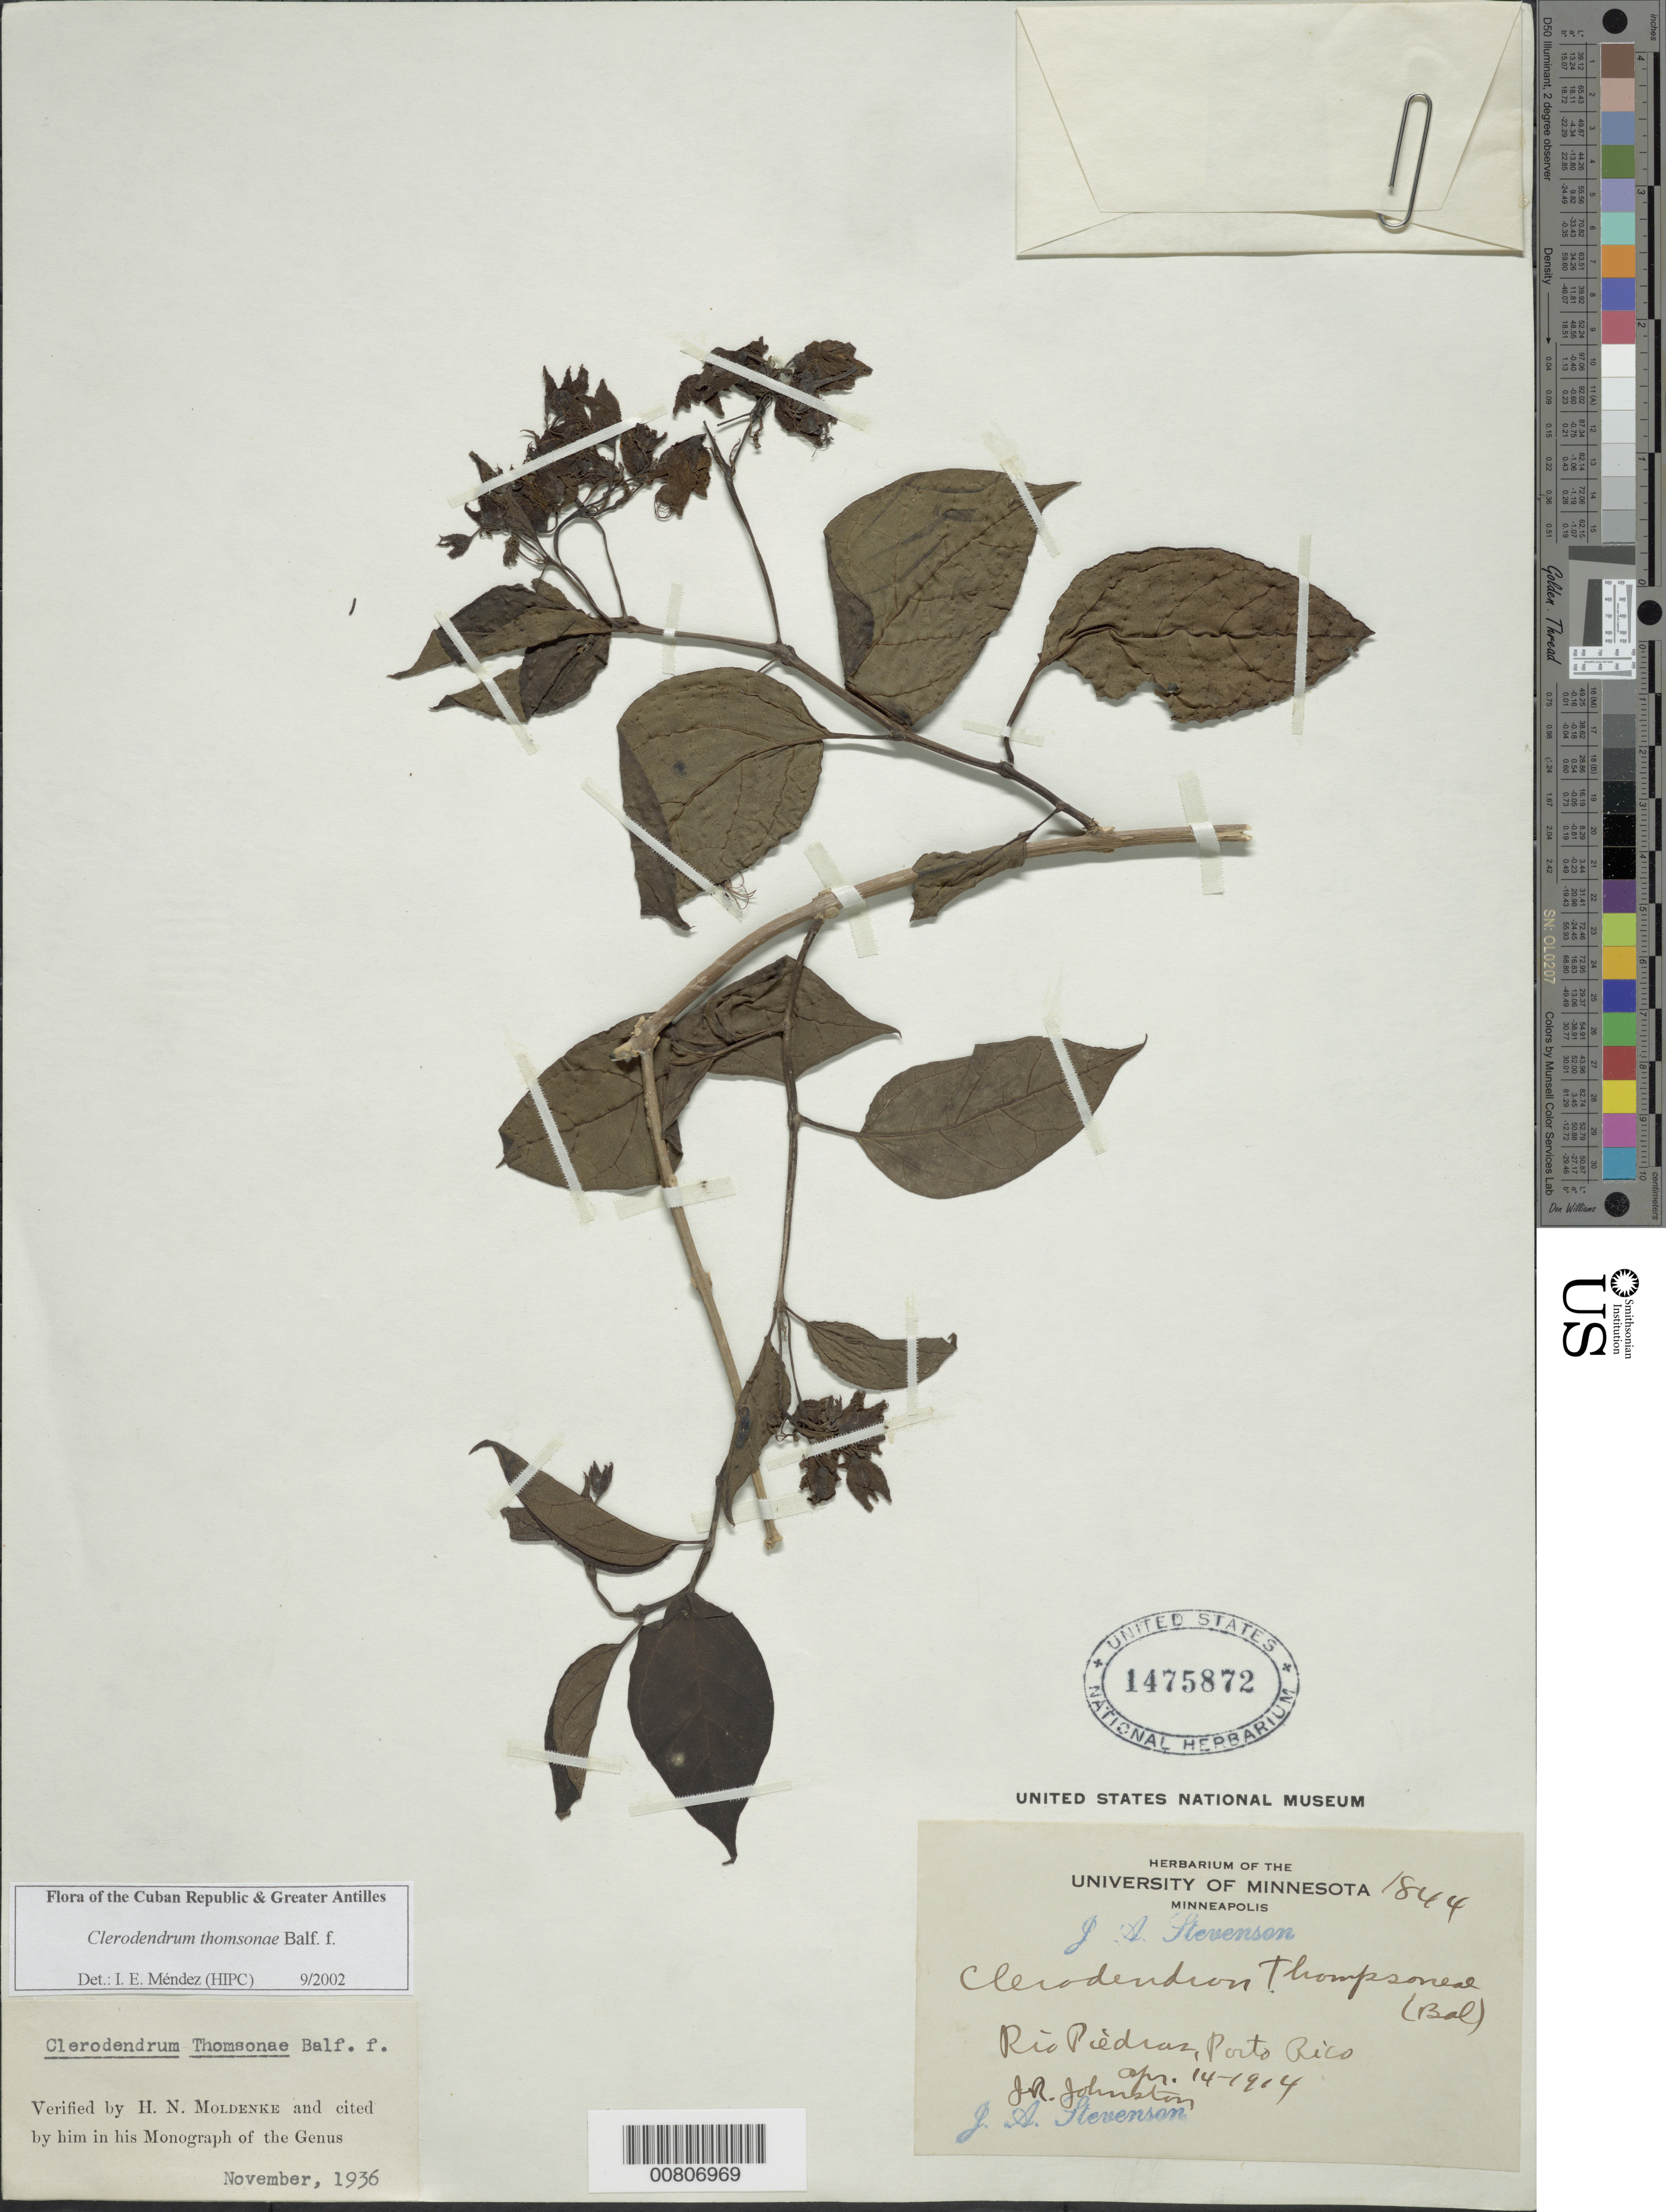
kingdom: Plantae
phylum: Tracheophyta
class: Magnoliopsida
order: Lamiales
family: Lamiaceae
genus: Clerodendrum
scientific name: Clerodendrum thomsoniae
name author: Balf.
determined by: Méndez, Isidro E., (HIPC)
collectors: J. Johnston & J. A. Stevenson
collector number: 1844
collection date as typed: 14 Apr 1914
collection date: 1914-04-14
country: Puerto Rico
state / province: San Juan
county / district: Río Piedras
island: Puerto Rico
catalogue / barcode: US 1475872